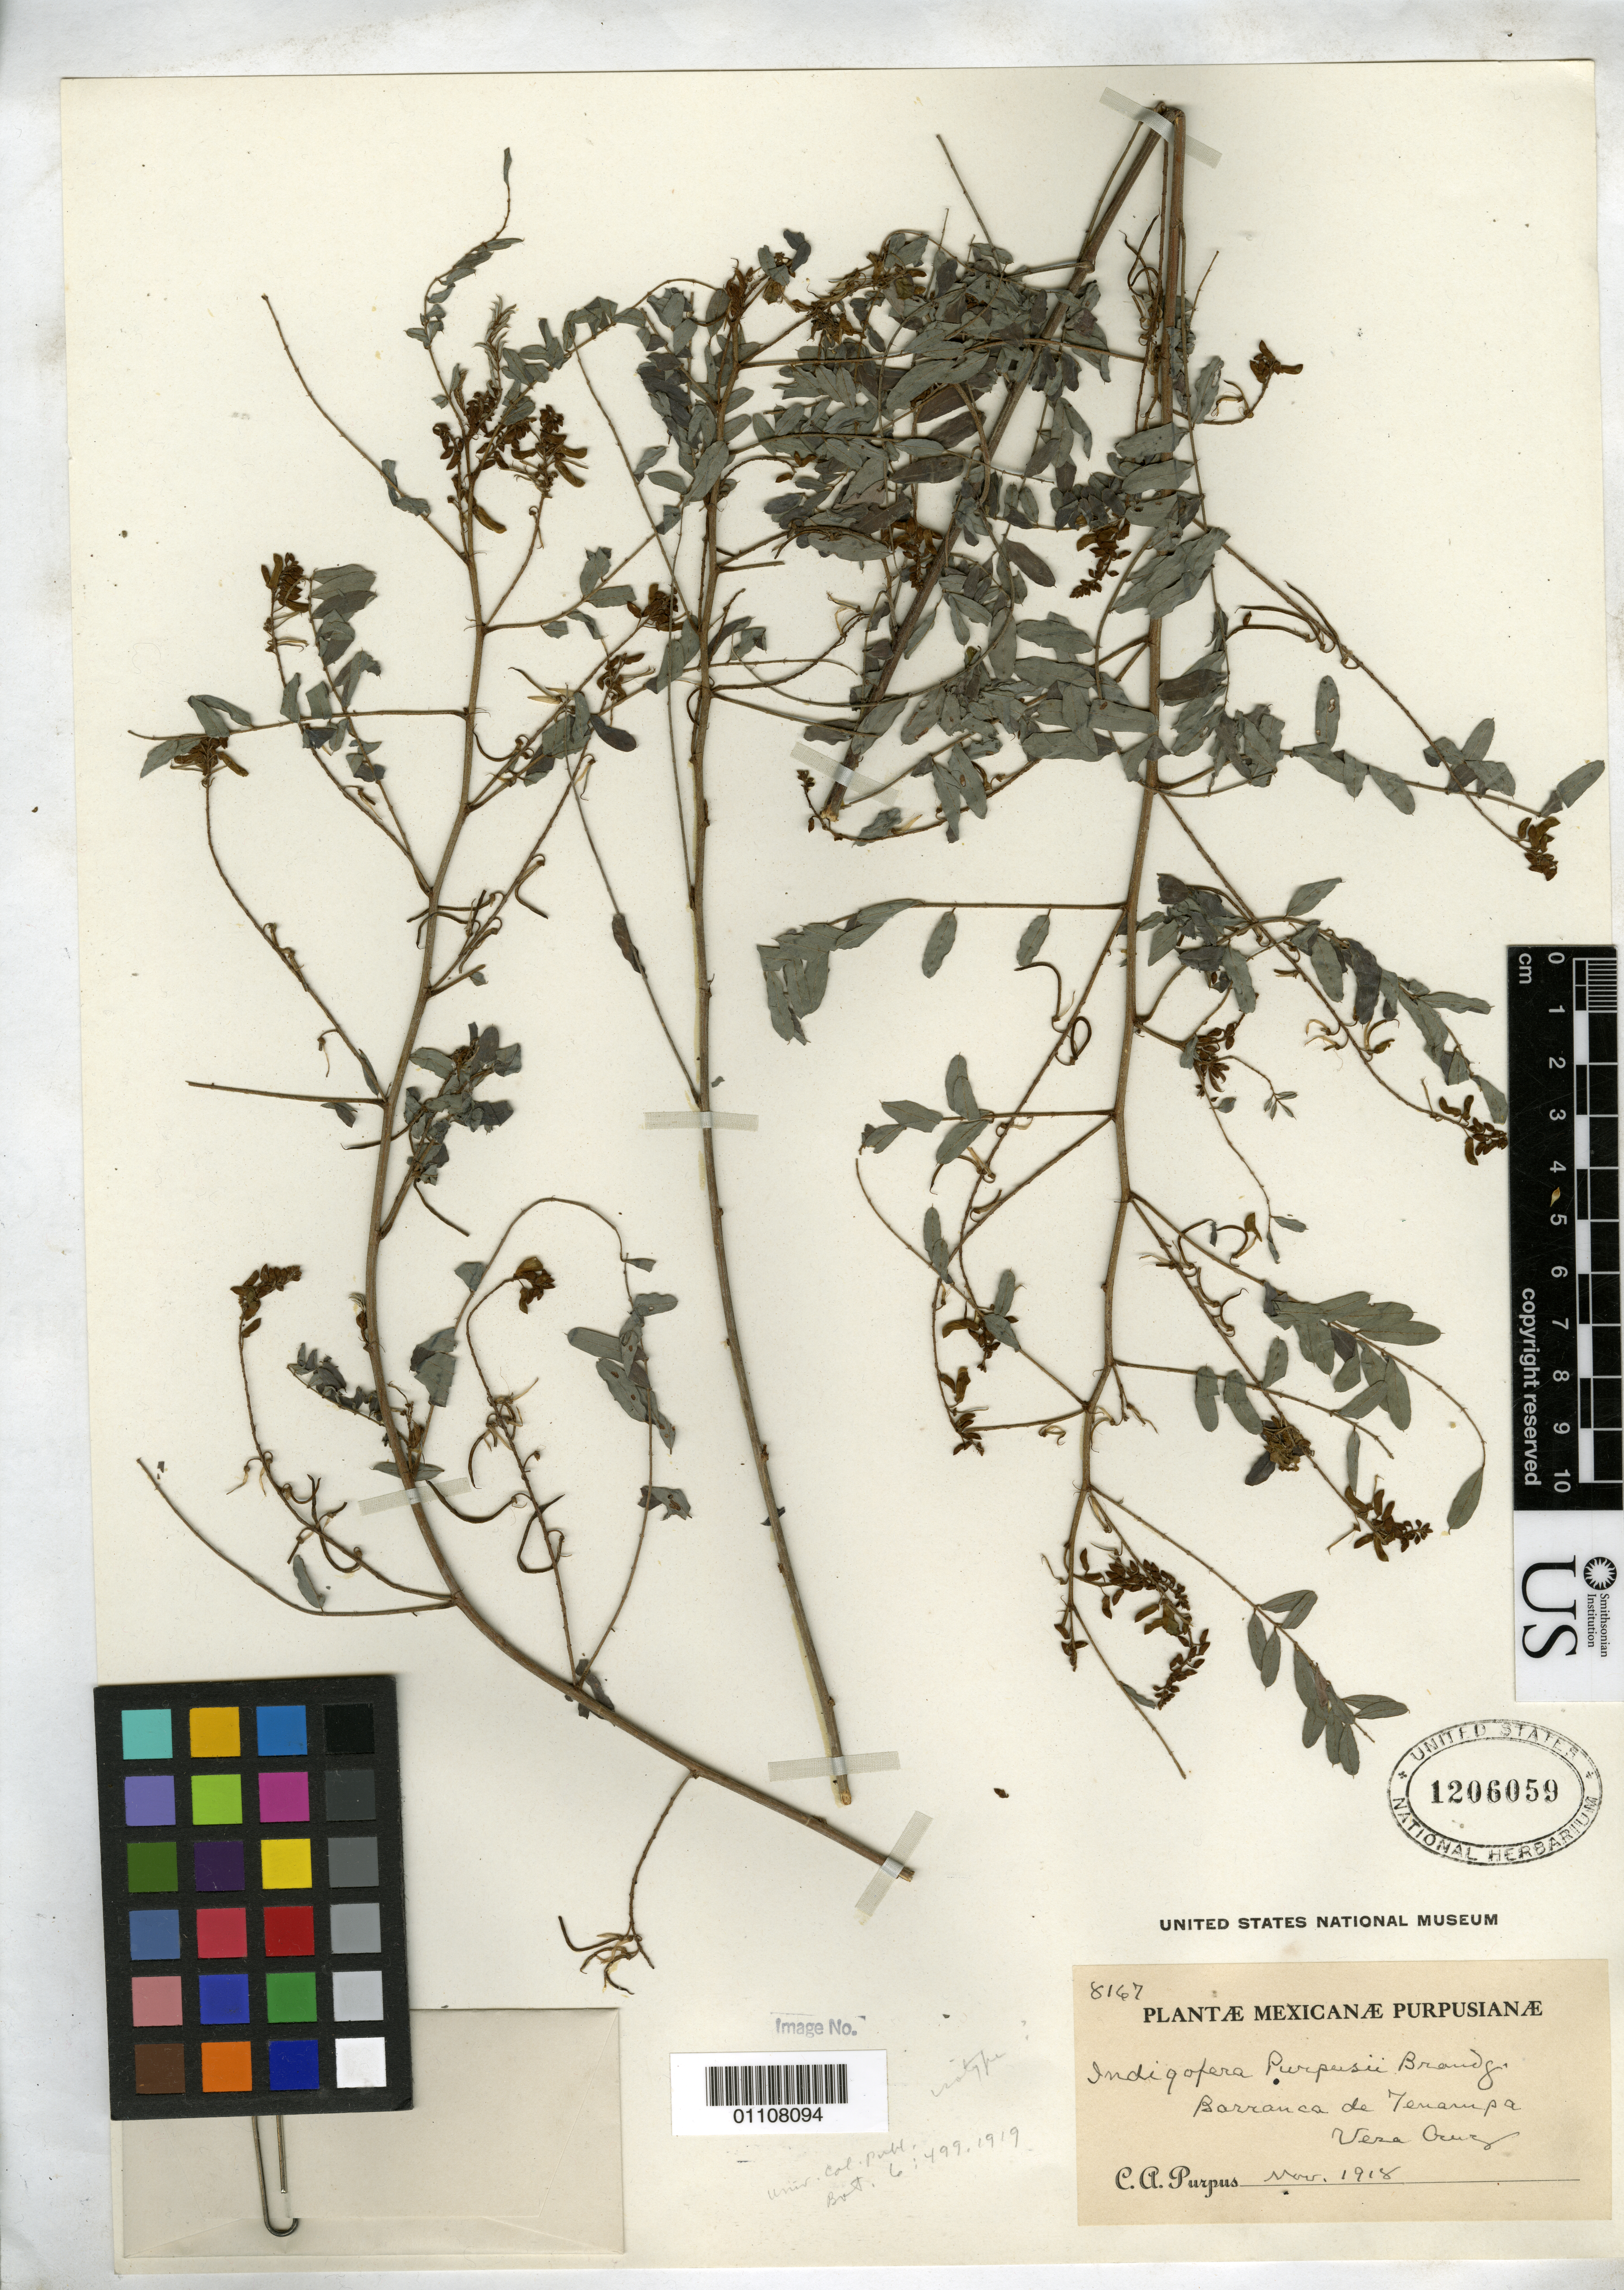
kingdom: Plantae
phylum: Tracheophyta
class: Magnoliopsida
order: Fabales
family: Fabaceae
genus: Indigofera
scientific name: Indigofera purpusii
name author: Brandegee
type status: Isotype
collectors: C. A. Purpus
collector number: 8167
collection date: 1918-11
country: Mexico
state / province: Veracruz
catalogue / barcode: US 1206059